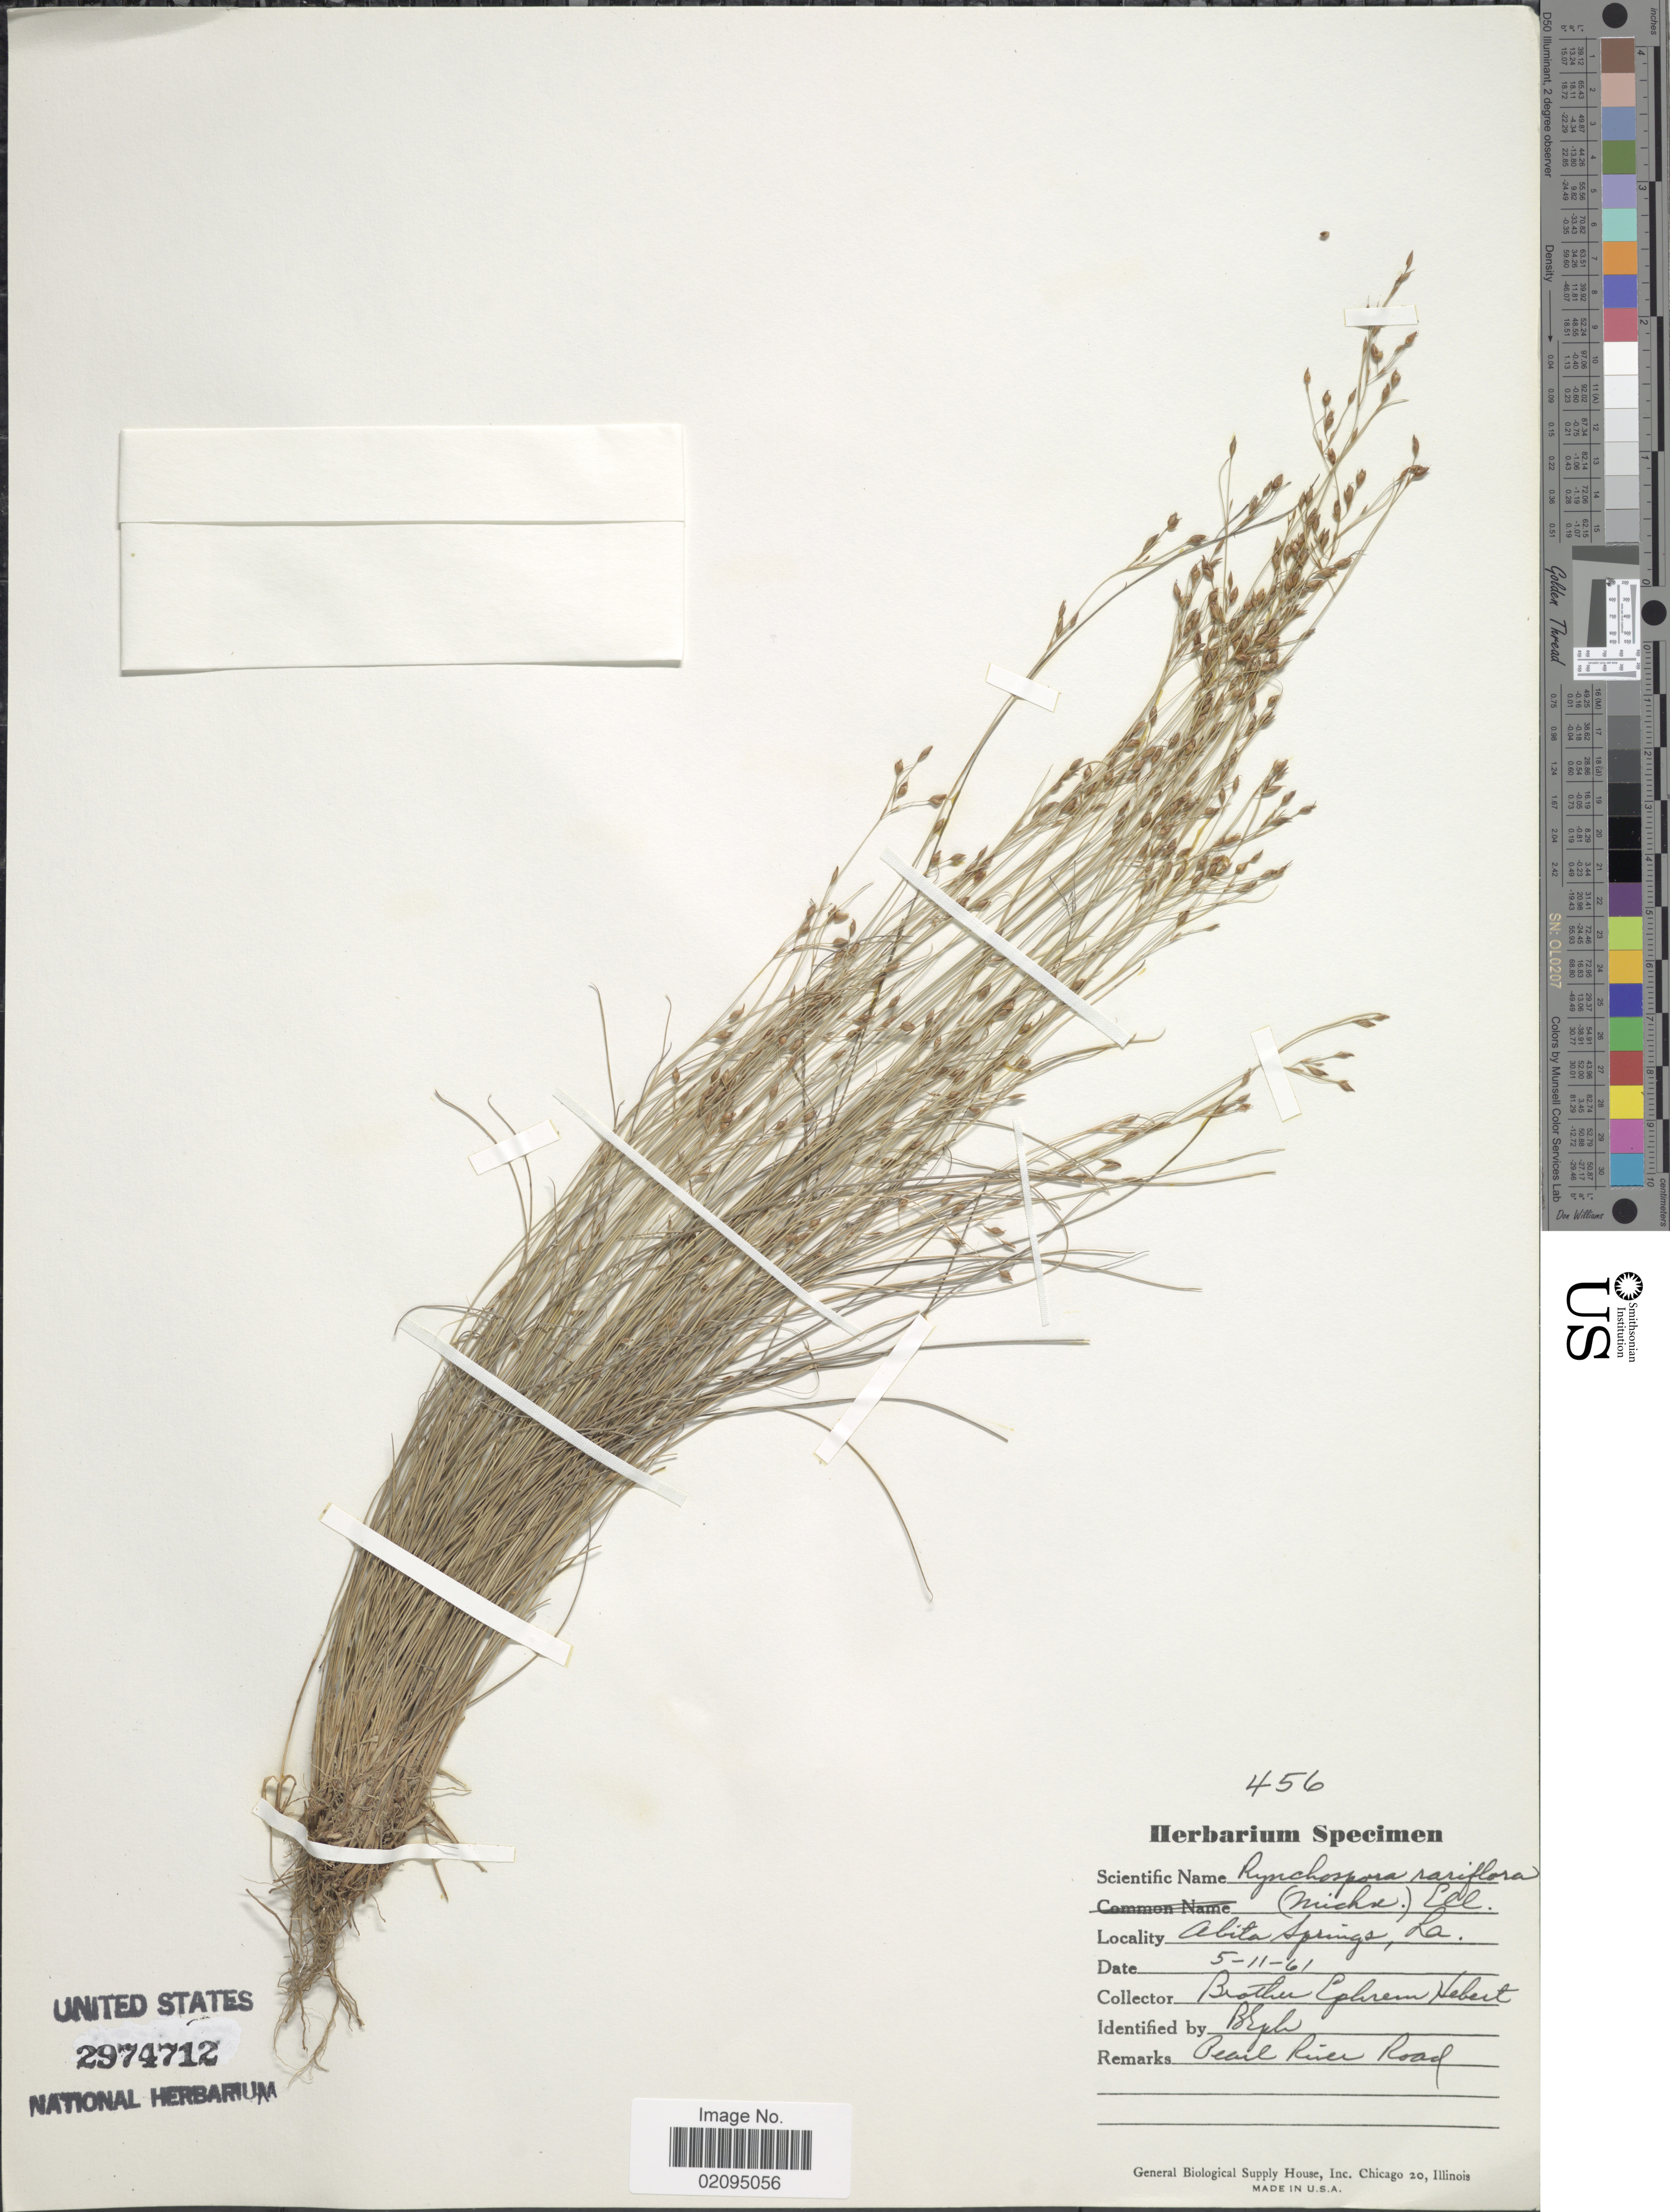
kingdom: Plantae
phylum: Tracheophyta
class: Liliopsida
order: Poales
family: Cyperaceae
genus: Rhynchospora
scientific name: Rhynchospora rariflora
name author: (Michx.) Elliott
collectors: E. Hebert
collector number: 456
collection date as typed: Transcribed d/m/y: 11/5/61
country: United States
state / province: Louisiana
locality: Abita Springs, Pearl River Road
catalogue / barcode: US 2974712